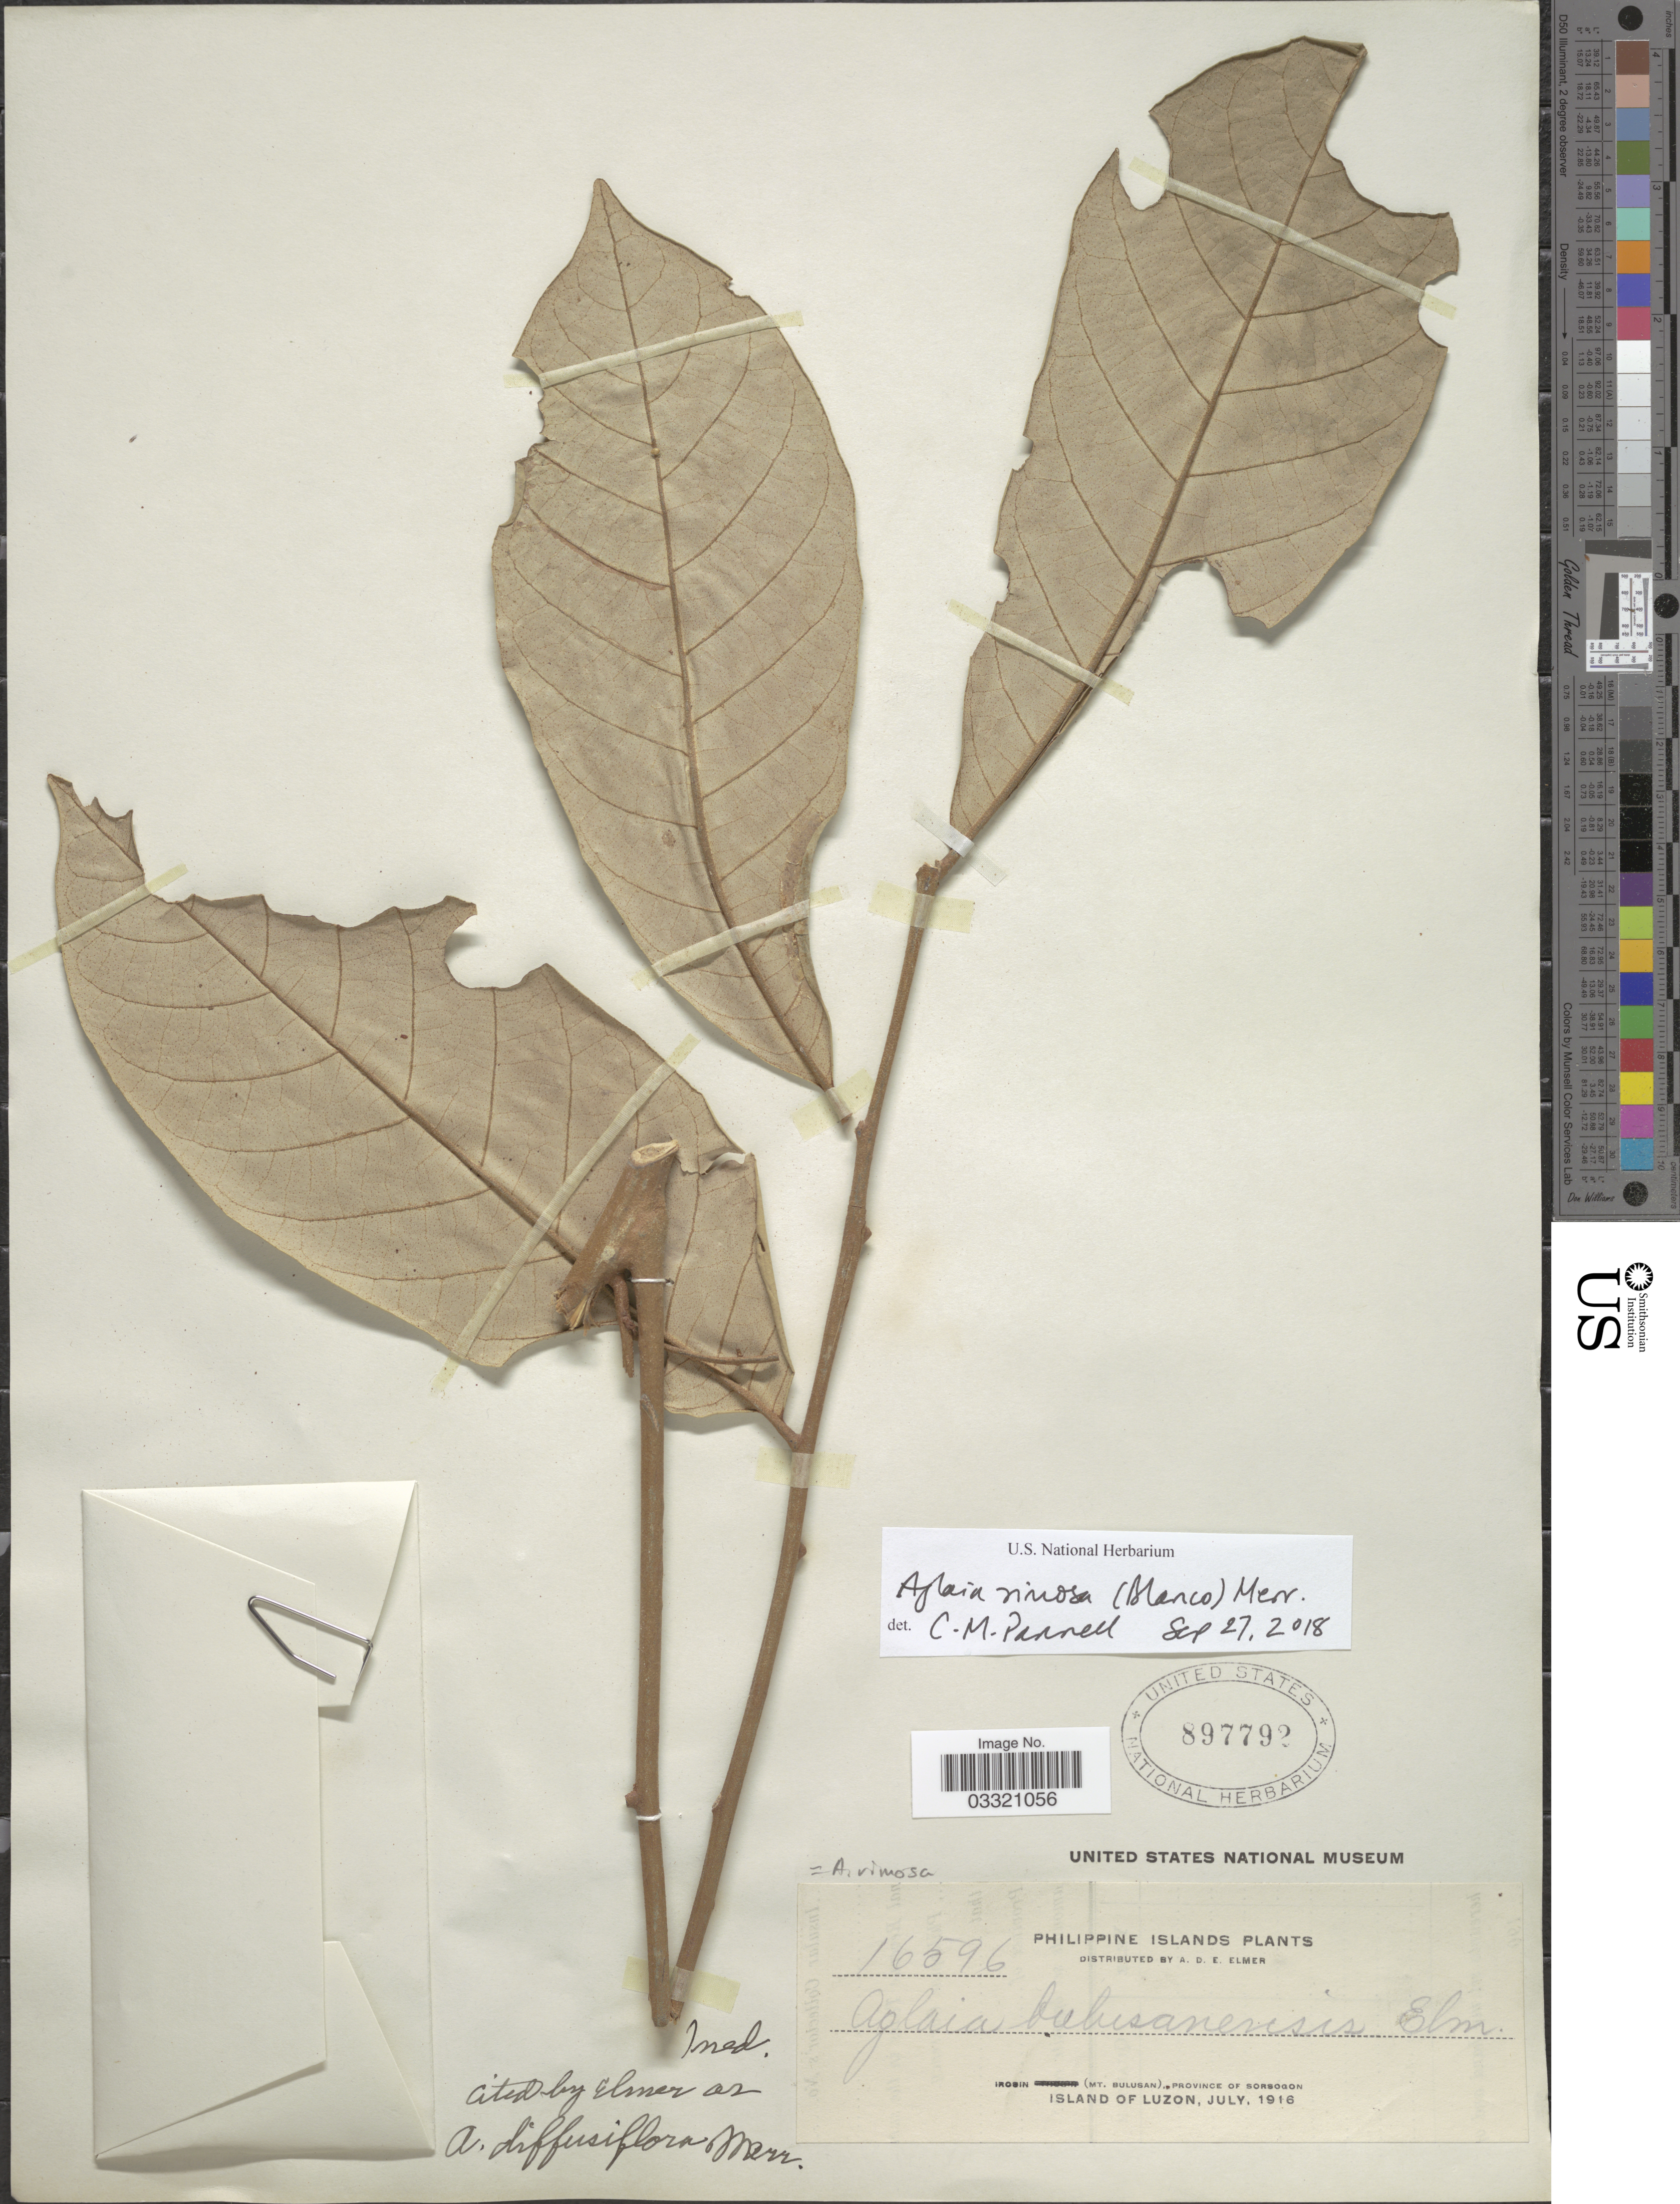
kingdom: Plantae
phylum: Tracheophyta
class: Magnoliopsida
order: Sapindales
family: Meliaceae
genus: Aglaia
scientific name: Aglaia rimosa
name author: (Blanco) Merr.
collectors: A. D. E. Elmer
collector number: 16596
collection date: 1916-07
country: Philippines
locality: Irosin (Mt. Bulusan), Province of Sorsogon. Island of Luzon.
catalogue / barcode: US 897792